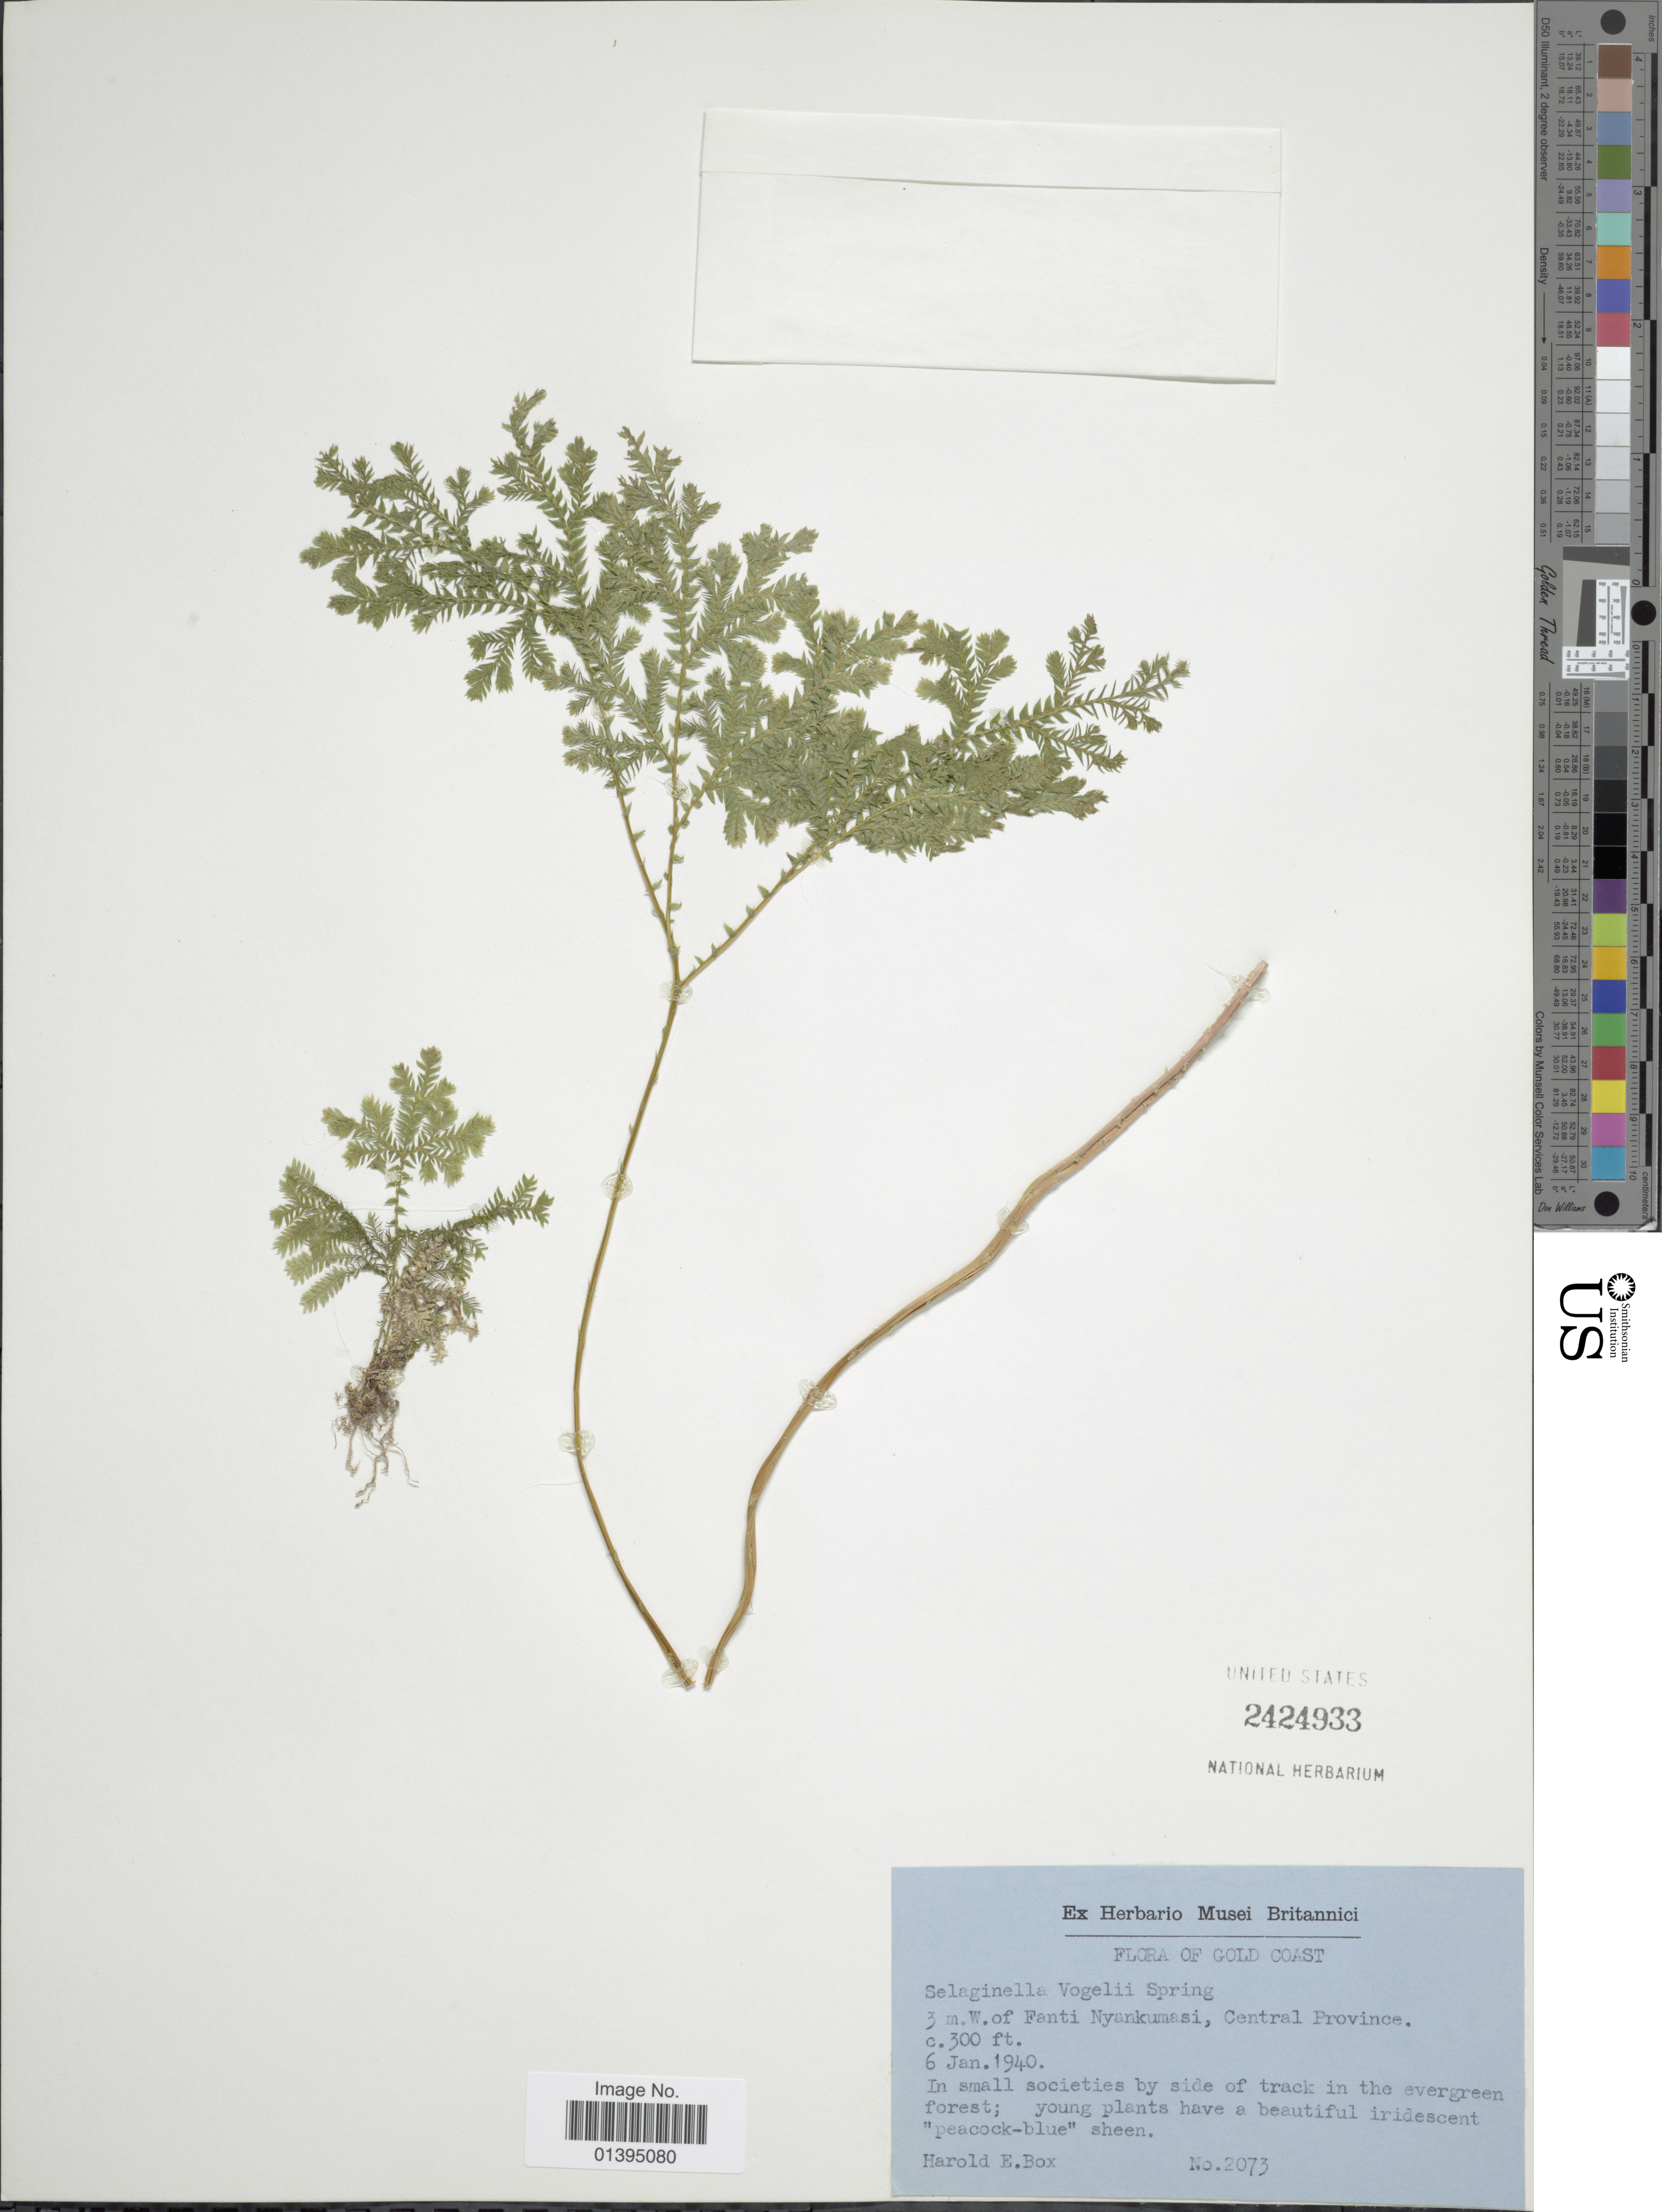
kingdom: Plantae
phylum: Tracheophyta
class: Lycopodiopsida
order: Selaginellales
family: Selaginellaceae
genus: Selaginella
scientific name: Selaginella vogelii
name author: Spring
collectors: H. E. Box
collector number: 2073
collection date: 1940-01-06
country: Ghana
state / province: Central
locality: Gold Coast, 3 m W. of Fanti Nyankumasi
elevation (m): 91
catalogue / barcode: US 2424933